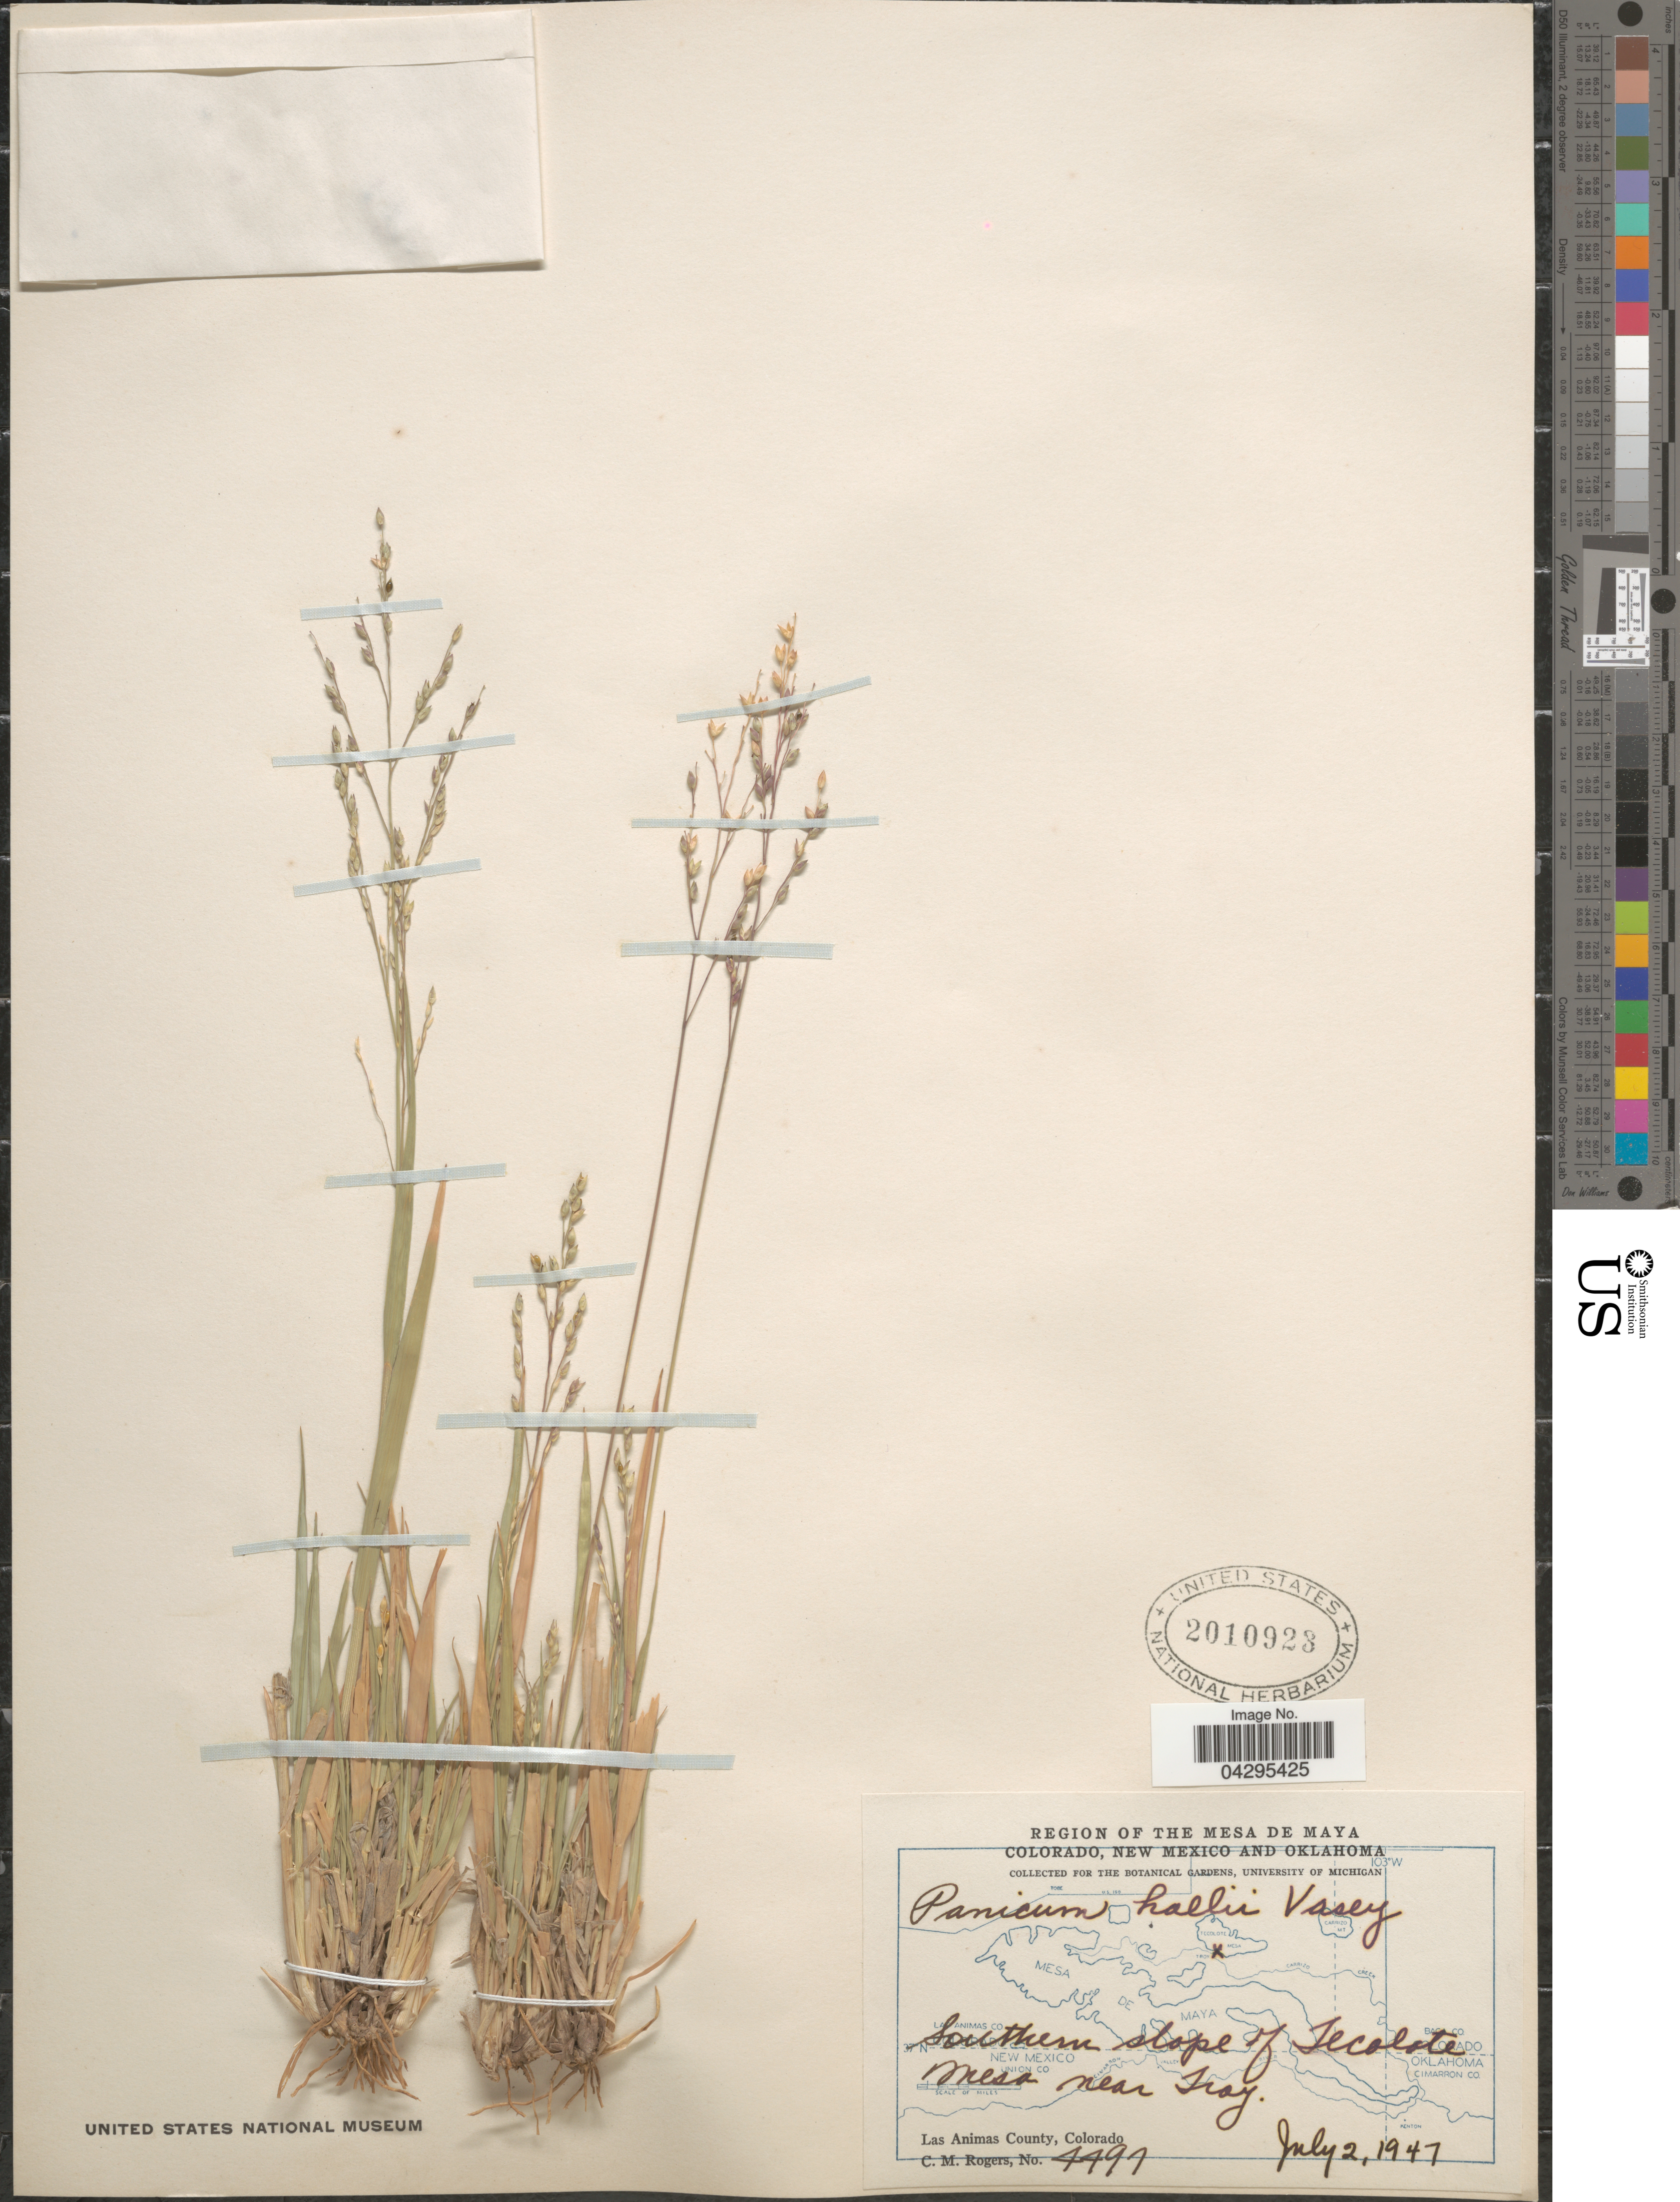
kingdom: Plantae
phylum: Tracheophyta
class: Liliopsida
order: Poales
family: Poaceae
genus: Panicum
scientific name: Panicum hallii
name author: Vasey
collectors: C. M. Rogers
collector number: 4491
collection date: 1947-07-02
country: United States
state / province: Colorado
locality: Region Of The Mesa De Maya. Southern slope of Tecolote Mesa near Troy. Las Animas County.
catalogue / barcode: US 2010923